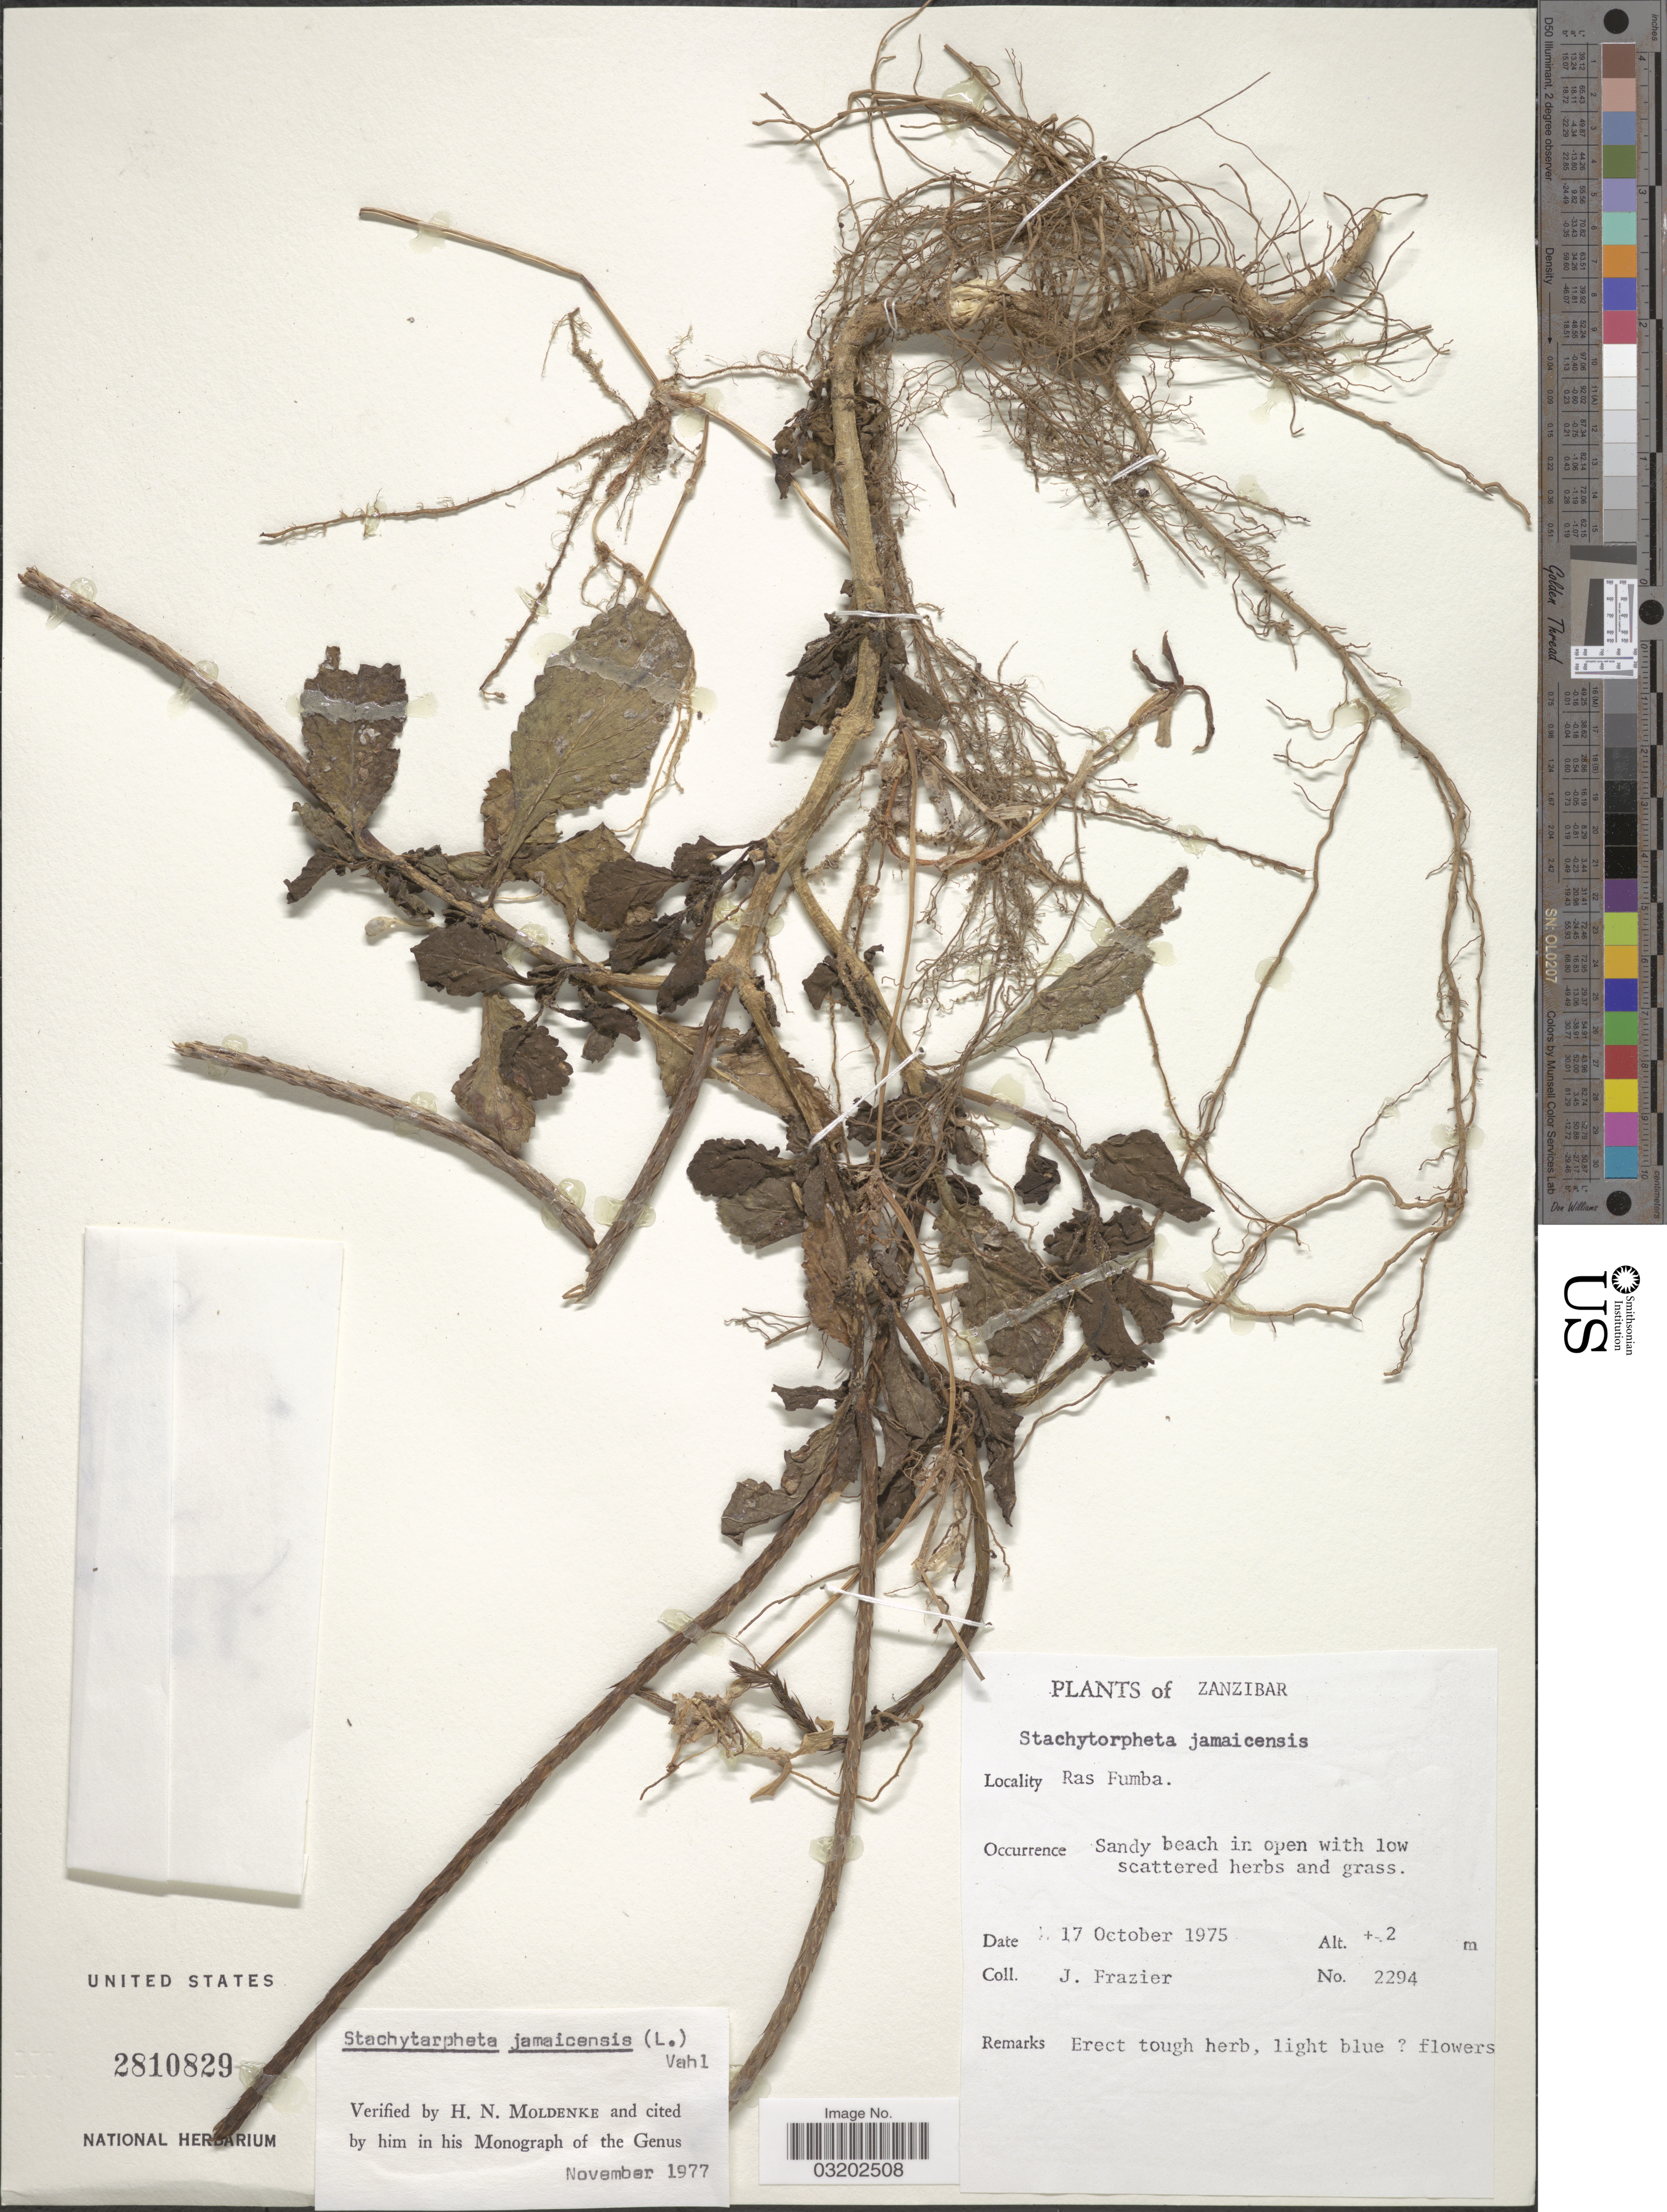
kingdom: Plantae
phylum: Tracheophyta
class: Magnoliopsida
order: Lamiales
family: Verbenaceae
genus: Stachytarpheta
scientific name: Stachytarpheta jamaicensis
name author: (L.) Vahl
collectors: J. Frazier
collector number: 2294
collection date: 1975-10-17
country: Tanzania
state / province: Zanzibar Urban/West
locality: Ras Fumba.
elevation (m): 2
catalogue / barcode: US 2810829